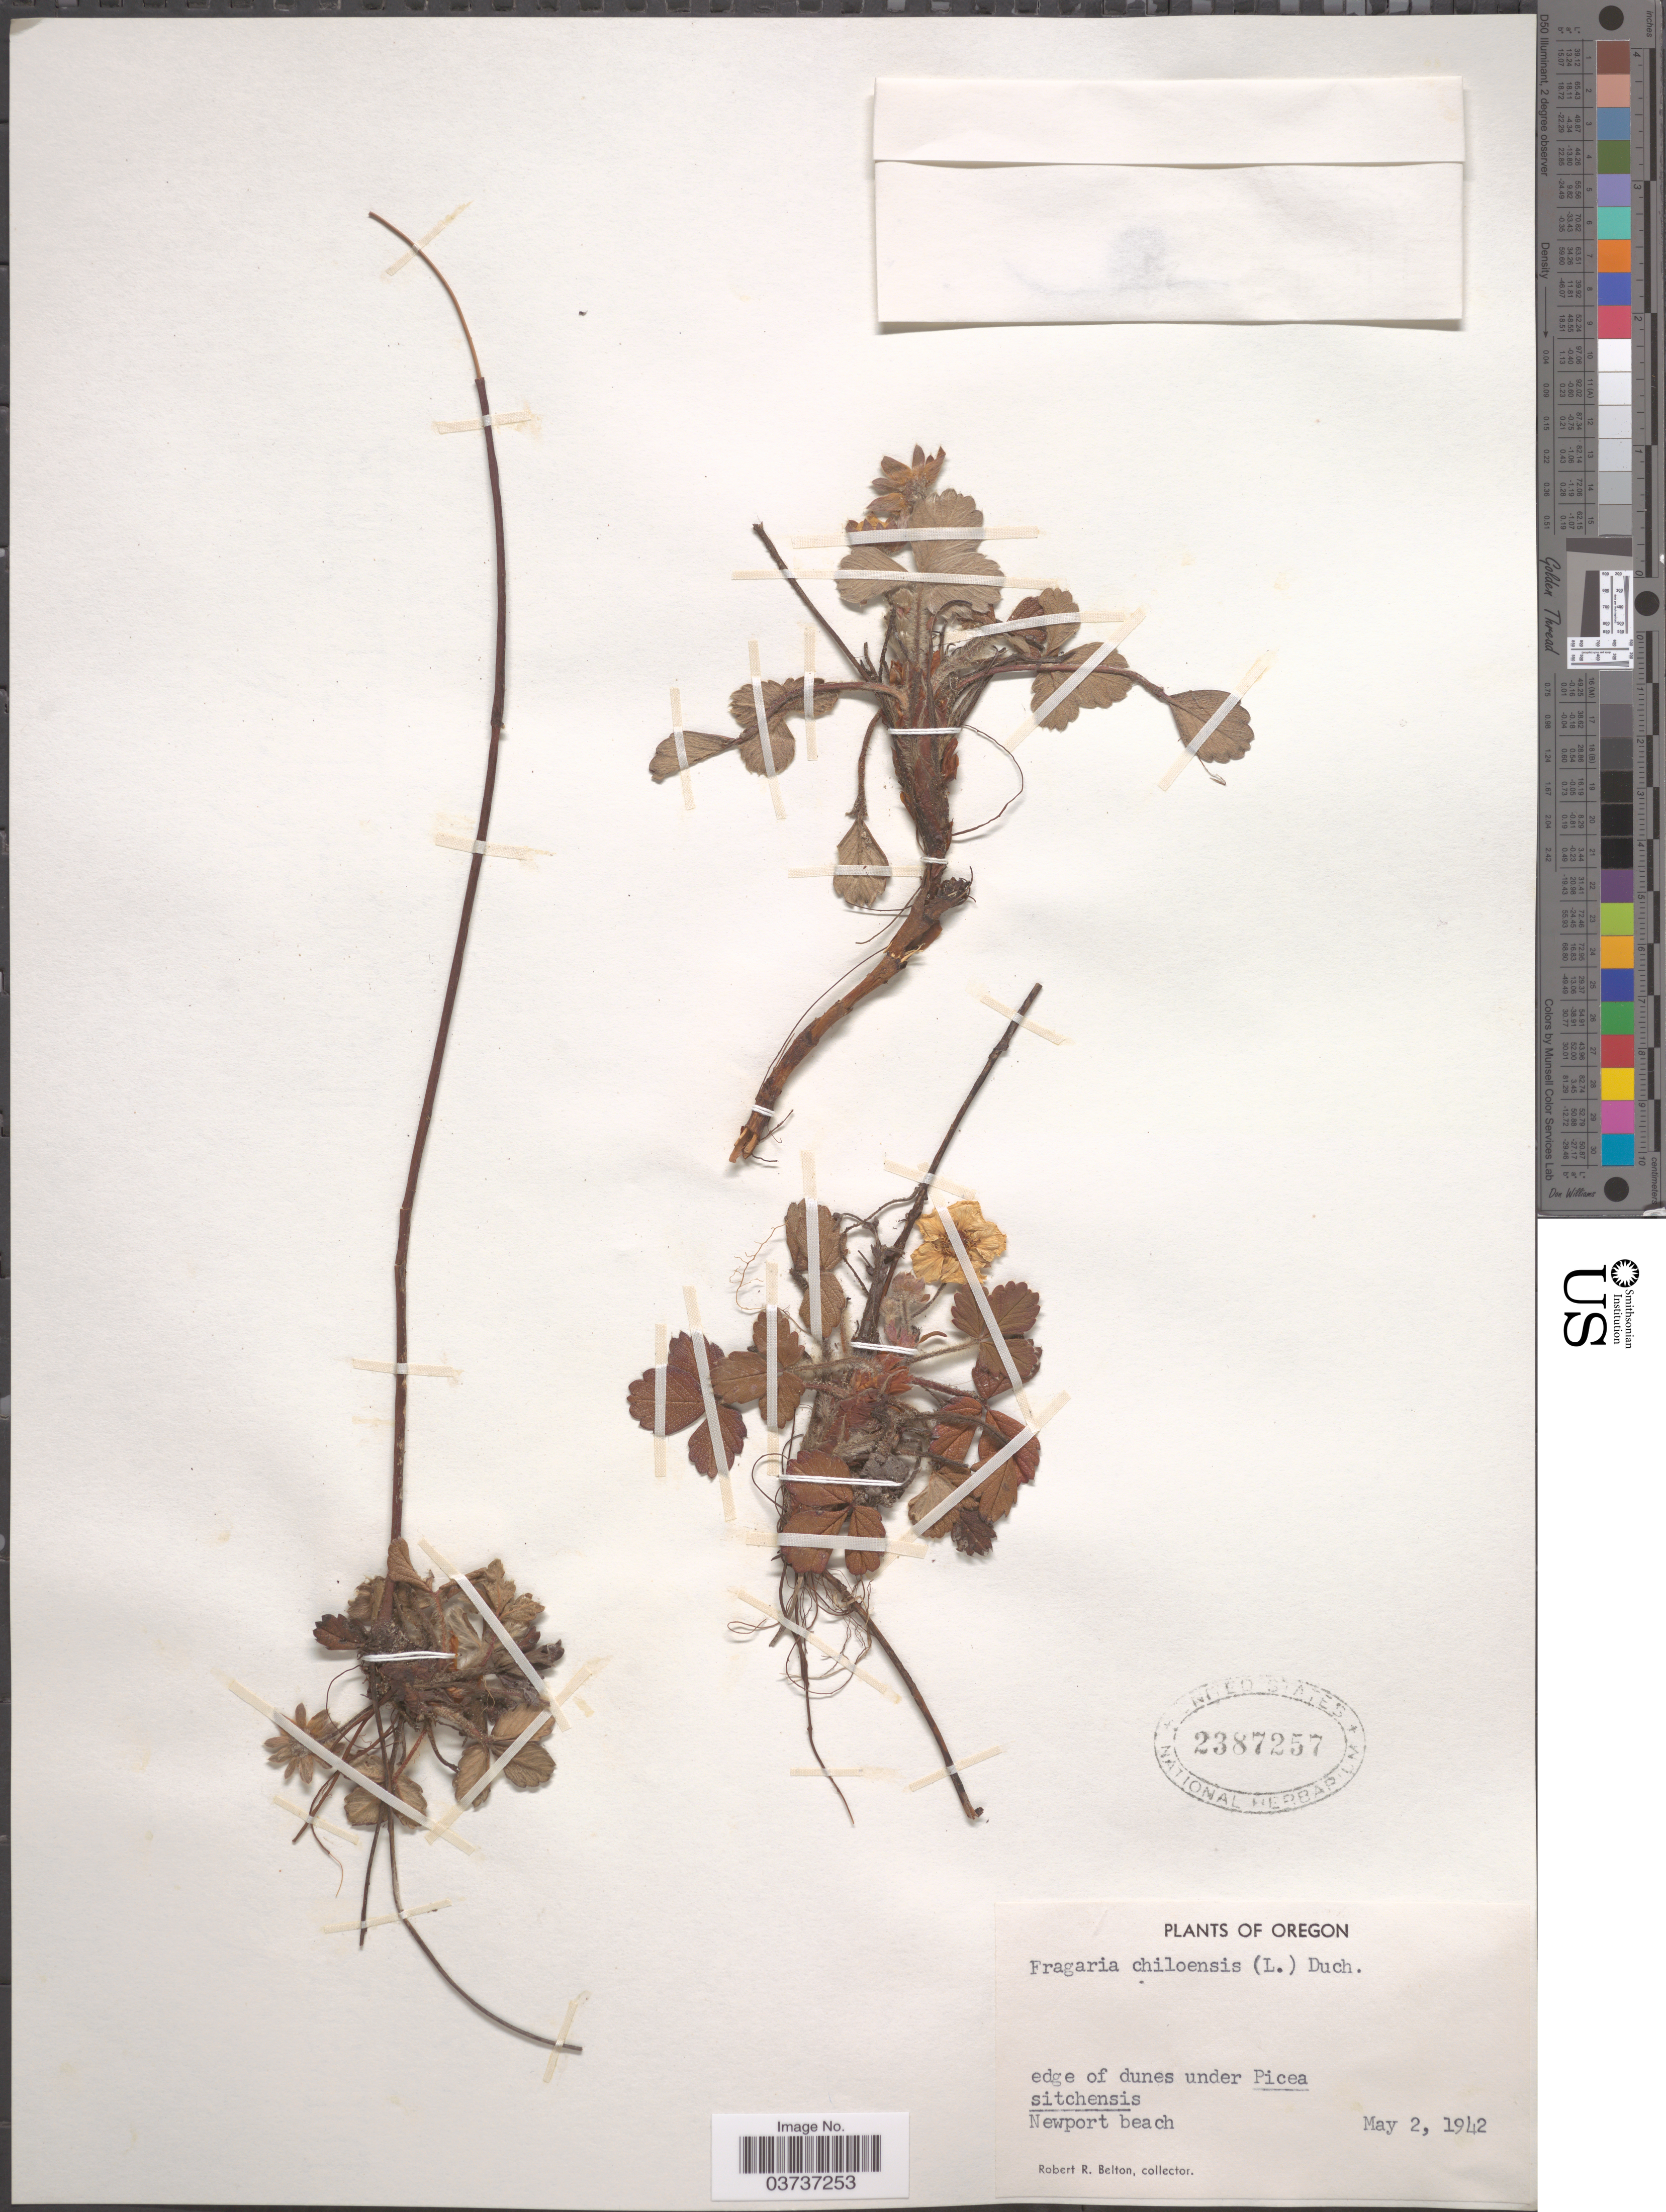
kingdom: Plantae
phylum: Tracheophyta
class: Magnoliopsida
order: Rosales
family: Rosaceae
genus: Fragaria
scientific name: Fragaria chiloensis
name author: (L.) Mill.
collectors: R. Belton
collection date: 1942-05-02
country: United States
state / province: Oregon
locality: Newport beach.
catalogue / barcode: US 2387257